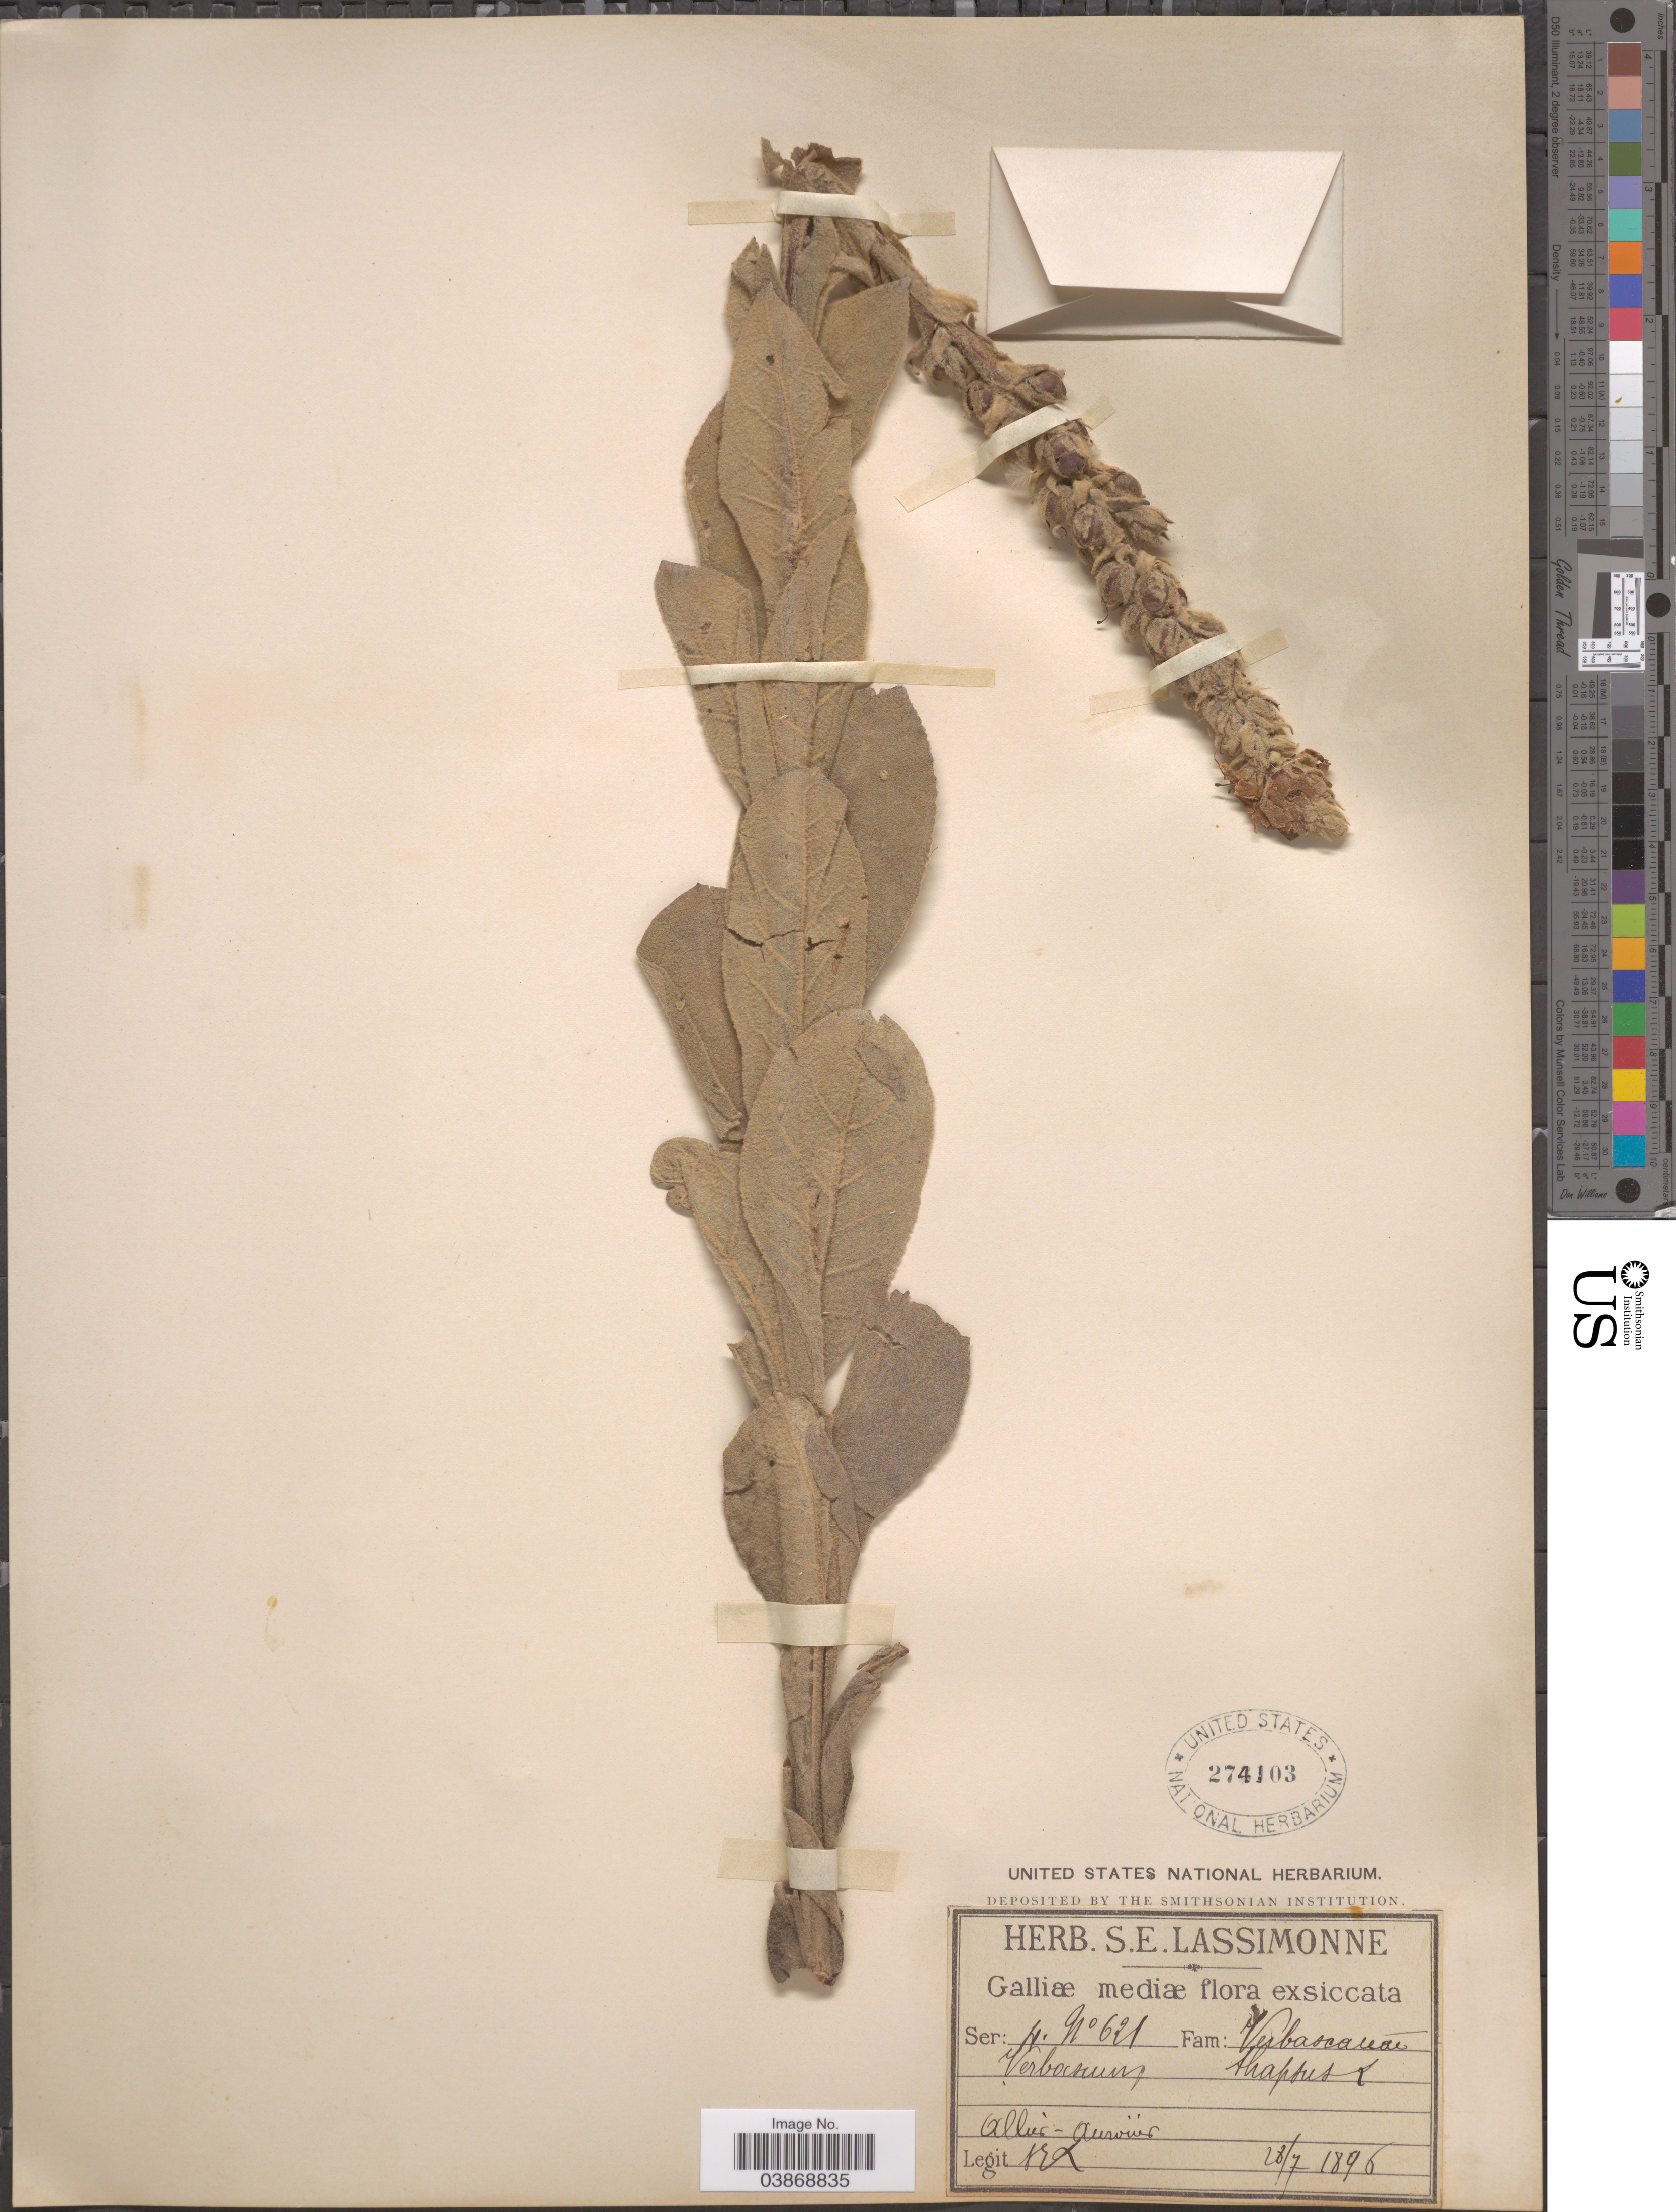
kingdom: Plantae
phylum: Tracheophyta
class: Magnoliopsida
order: Lamiales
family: Scrophulariaceae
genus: Verbascum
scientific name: Verbascum thapsus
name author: L.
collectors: S. Lassimonne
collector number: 621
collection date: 1896-07-28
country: France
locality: Galliæ mediæ. Allier - Aurouër.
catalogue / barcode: US 274103